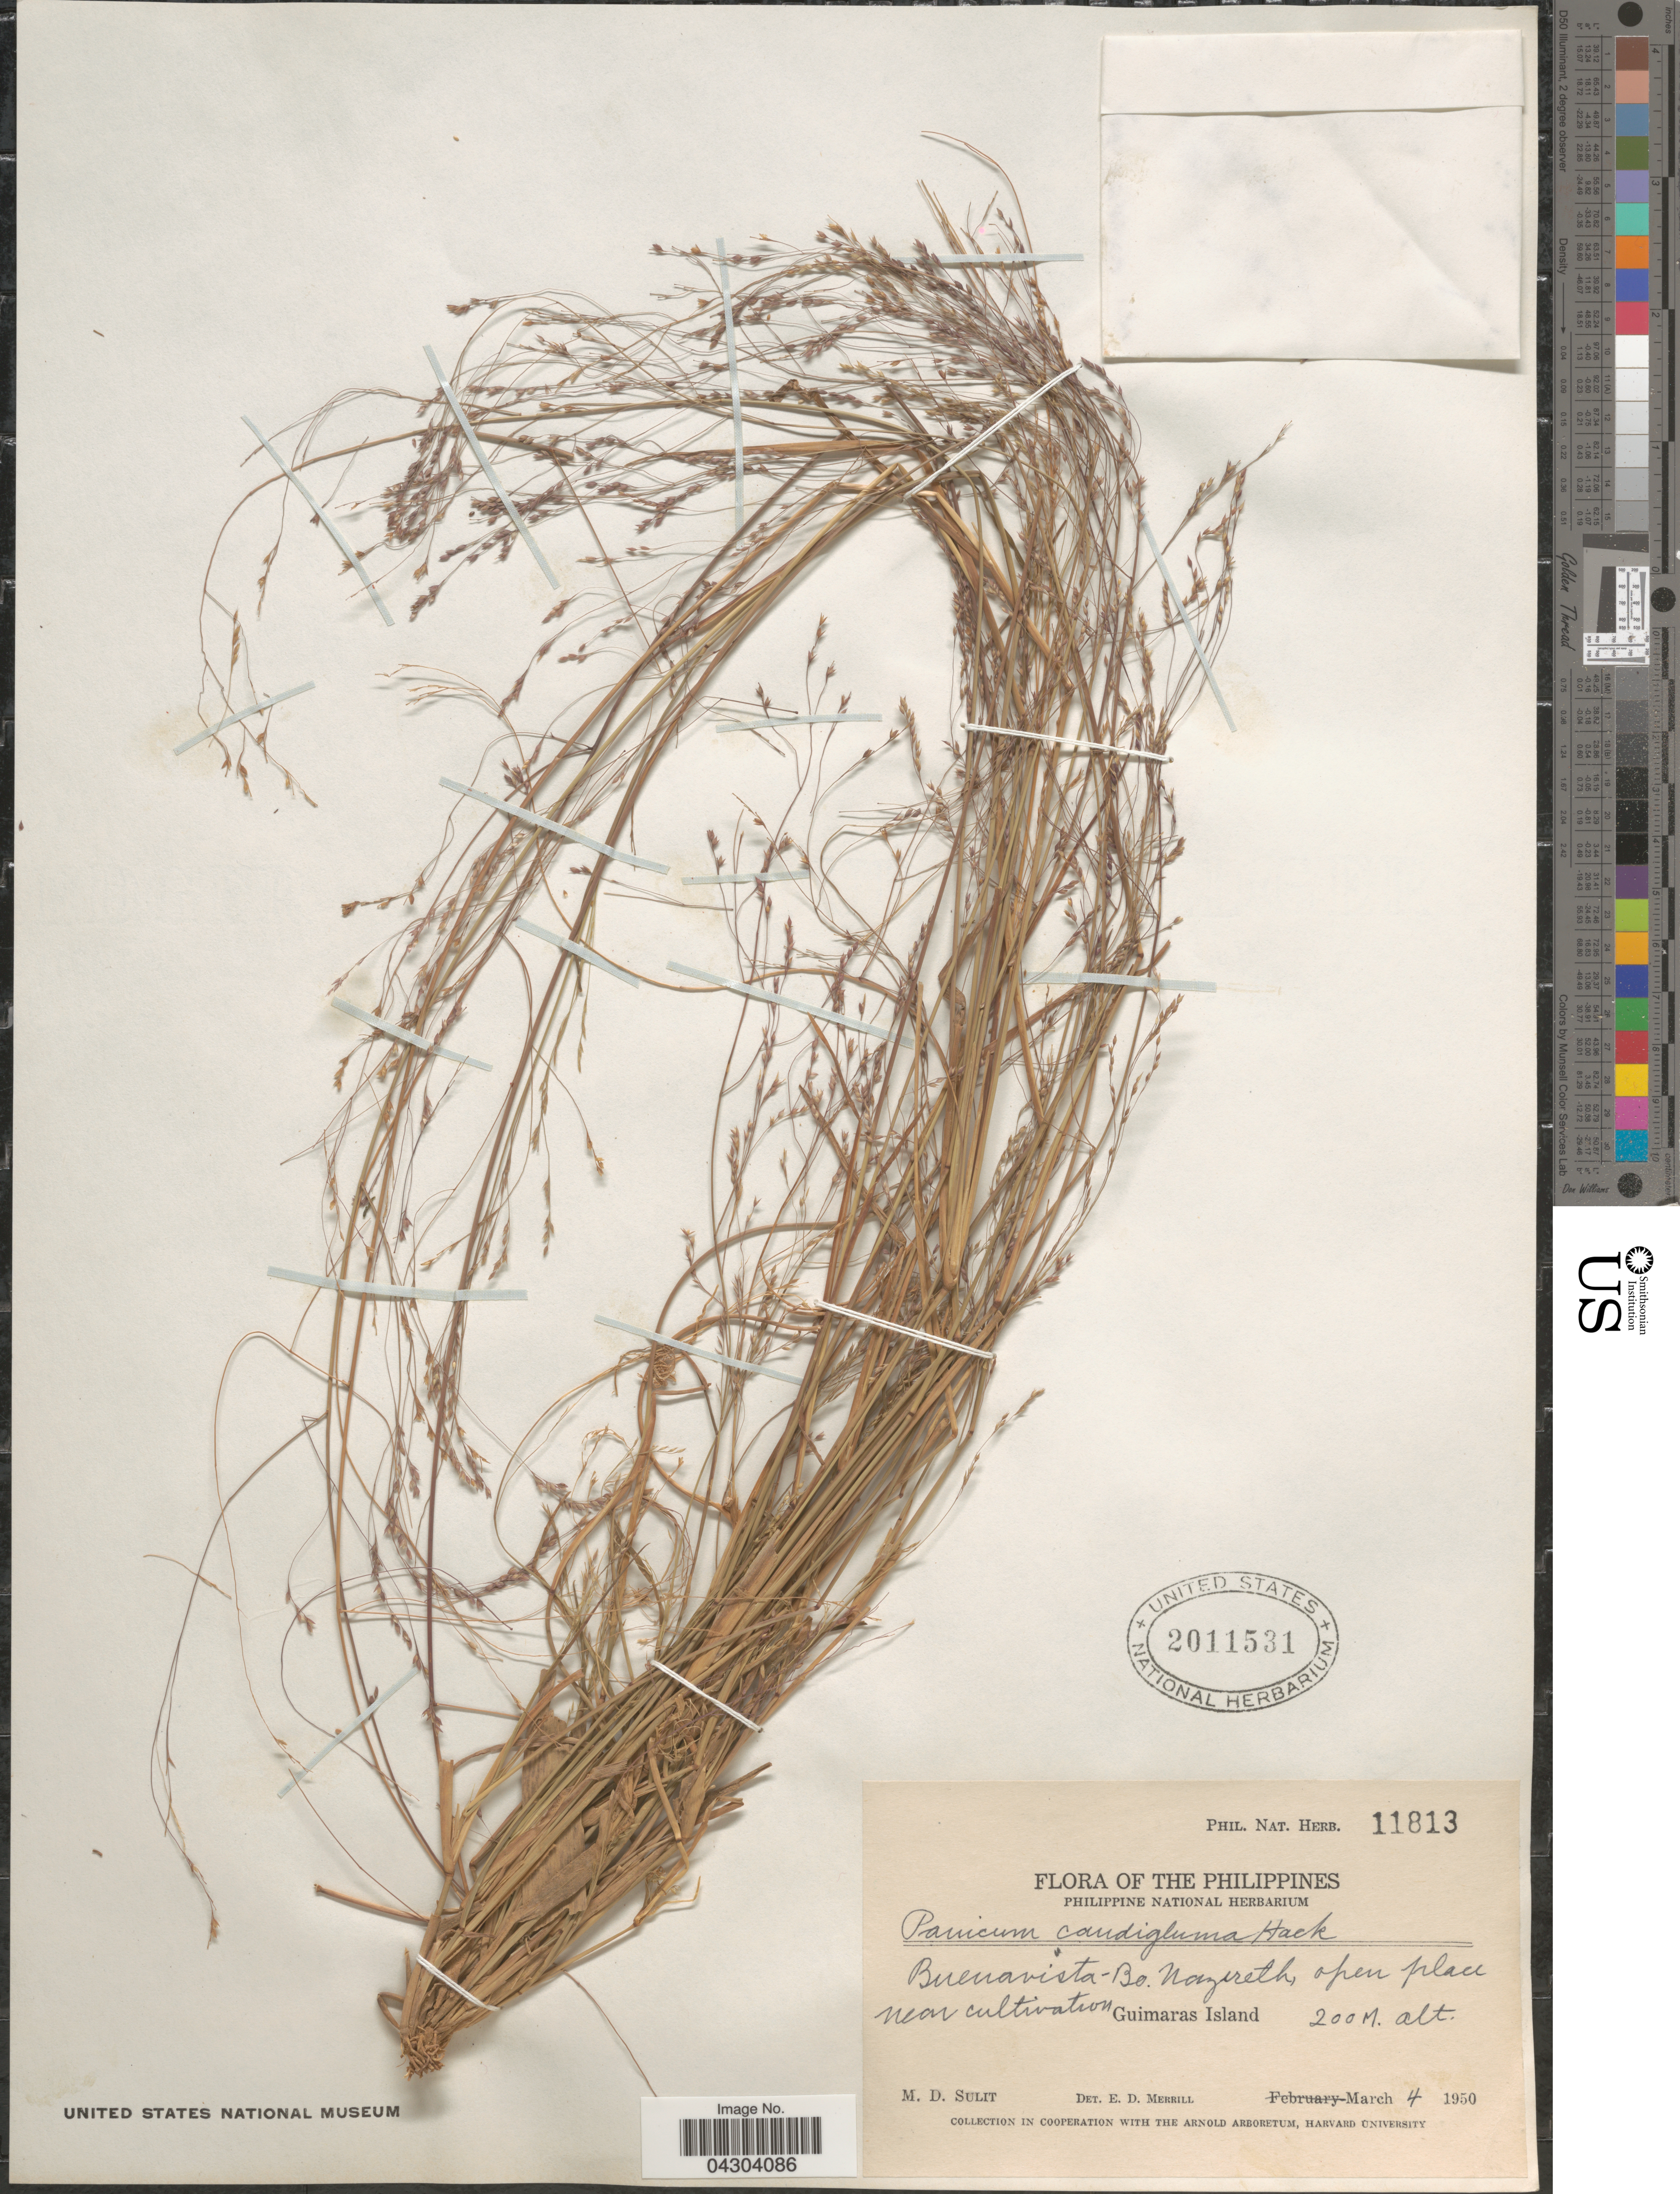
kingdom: Plantae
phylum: Tracheophyta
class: Liliopsida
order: Poales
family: Poaceae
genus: Panicum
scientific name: Panicum caudiglume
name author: Hack.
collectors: M. Sulit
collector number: Phil. Nat. Herb. 11813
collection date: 1950-03-04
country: Philippines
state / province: Western Visayas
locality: Buenavista-Bo. Nazereth, open place near cultivation. Guimaras Island.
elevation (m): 200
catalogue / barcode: US 2011531